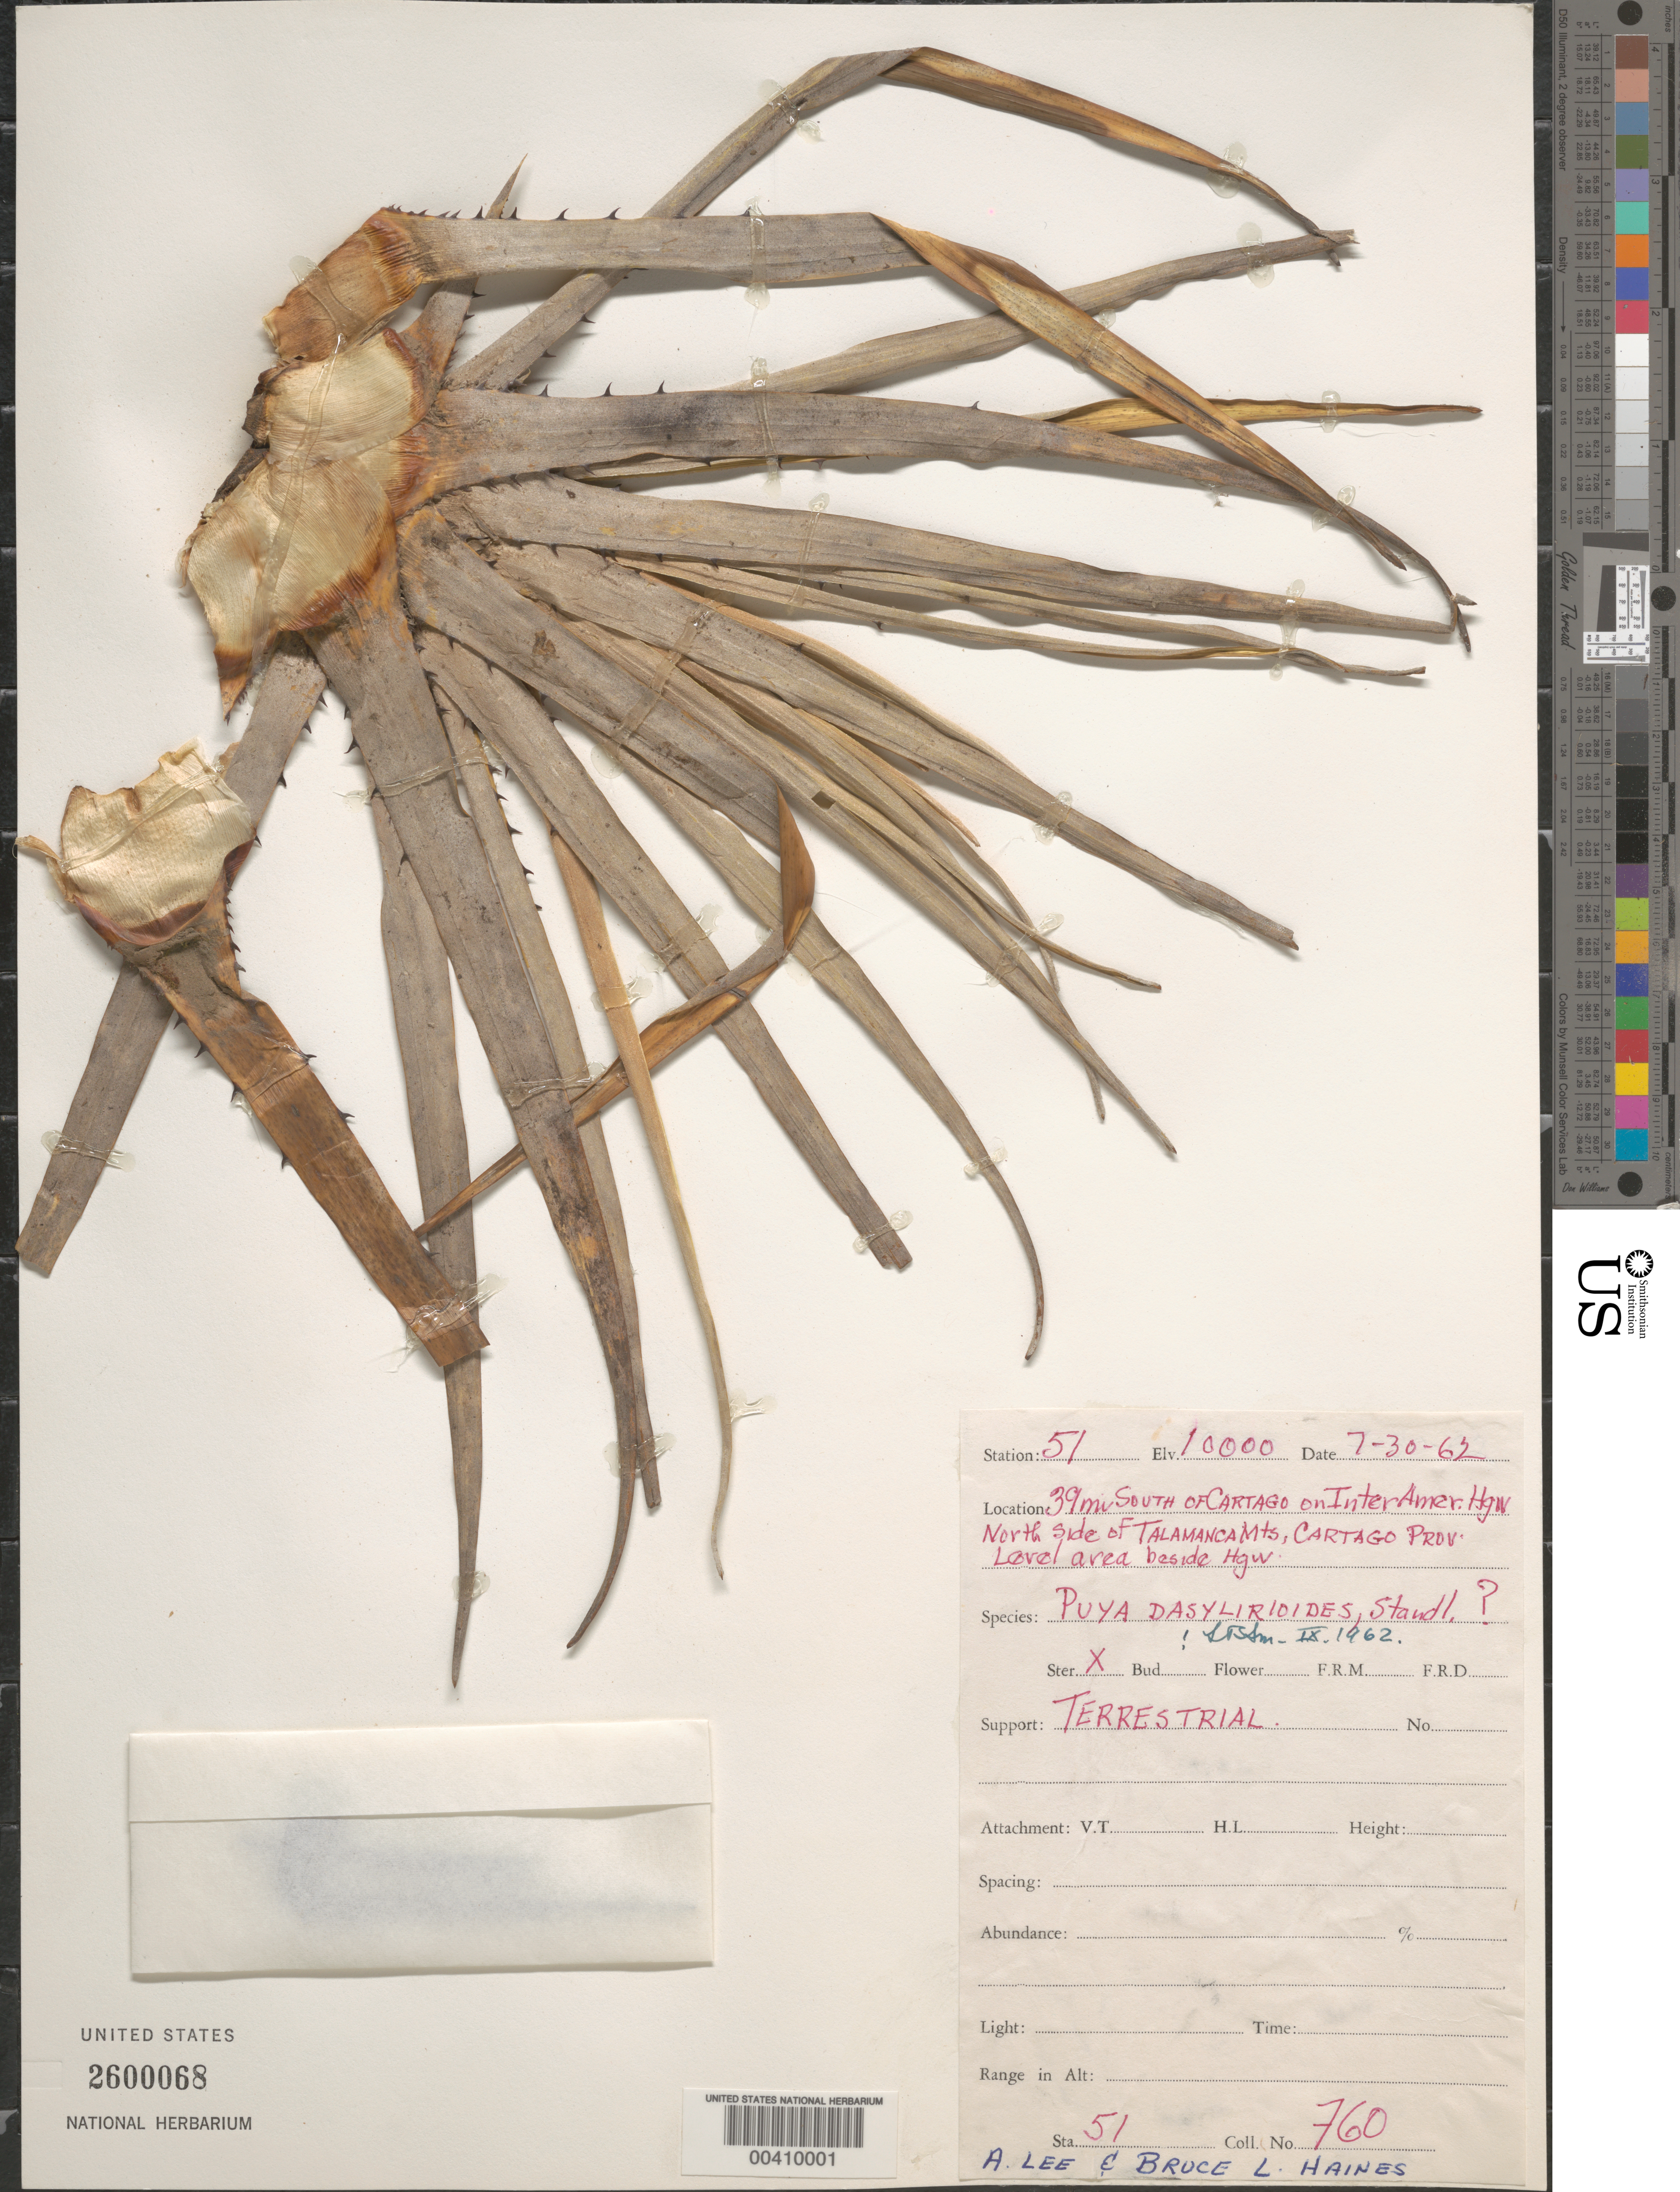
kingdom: Plantae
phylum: Tracheophyta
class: Liliopsida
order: Poales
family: Bromeliaceae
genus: Puya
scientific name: Puya dasylirioides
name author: Standl.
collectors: A. L. Haines & B. L. Haines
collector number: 760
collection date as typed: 30 Jul 1962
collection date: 1962-07-30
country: Costa Rica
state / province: Cartago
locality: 39 mi S of Cartago on Interamerican Hwy, N side of Talamanca Mtns, level area beside hwy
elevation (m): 3048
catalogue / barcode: US 2600068